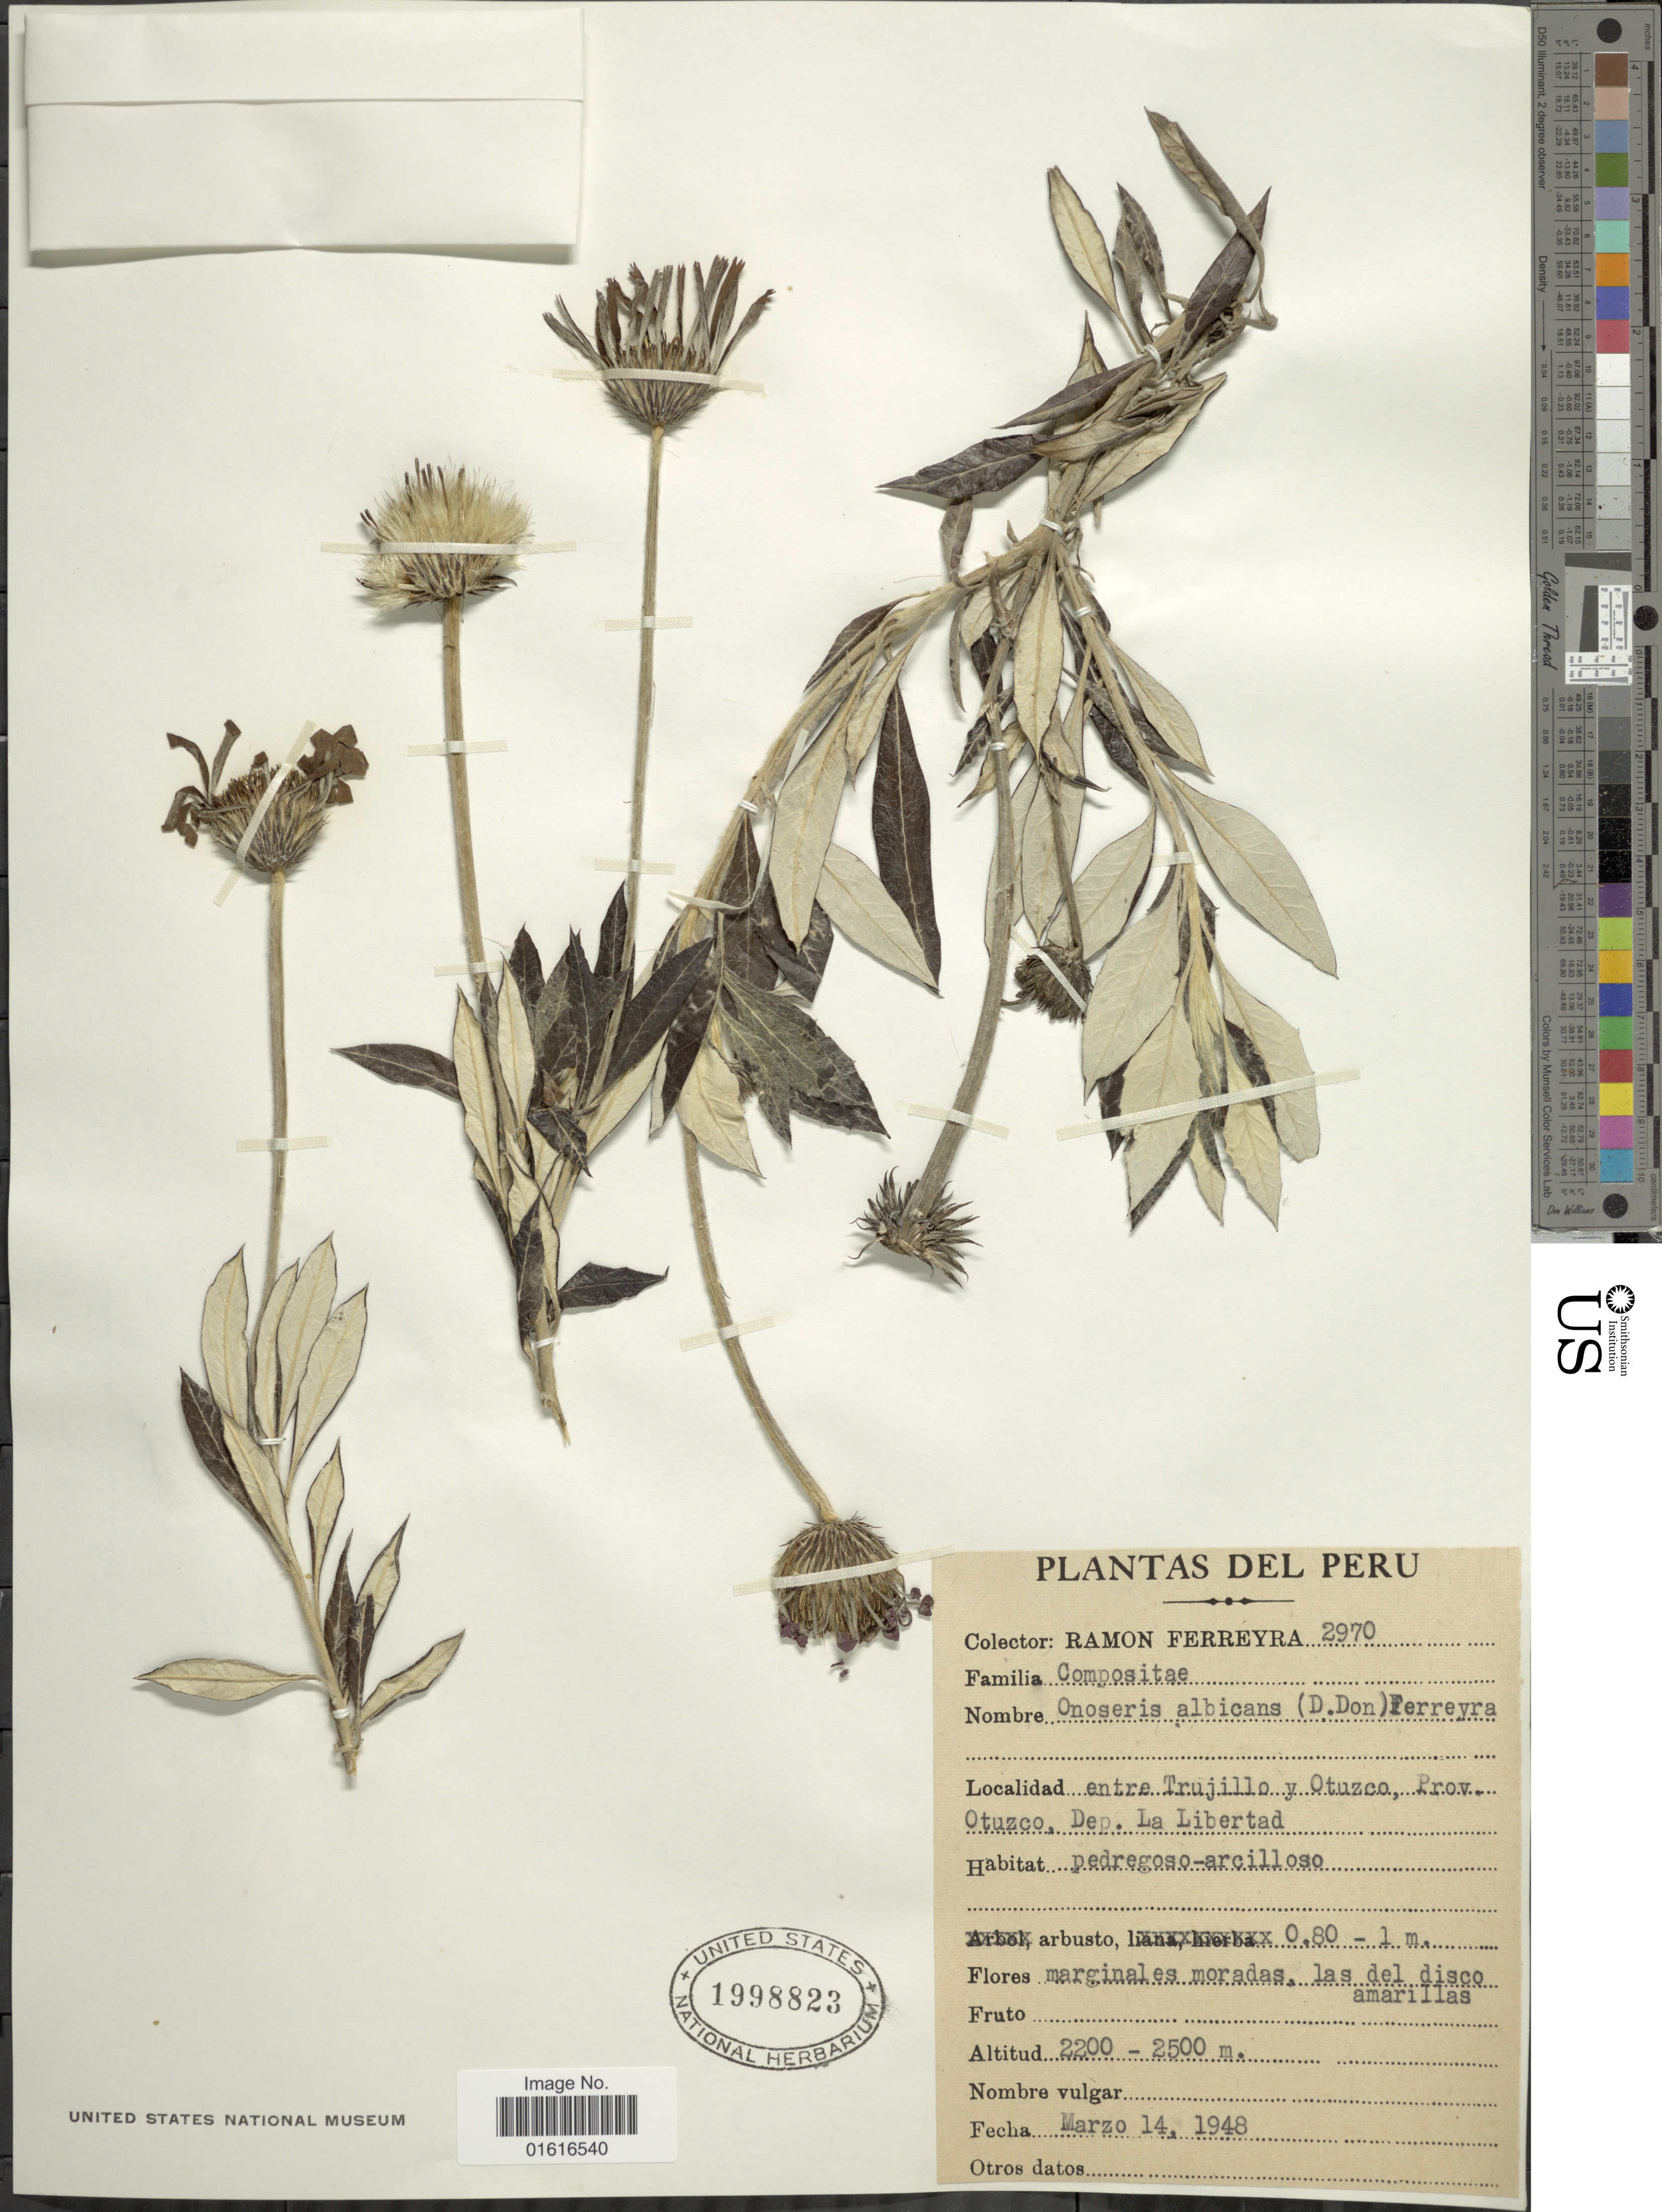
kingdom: Plantae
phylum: Tracheophyta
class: Magnoliopsida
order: Asterales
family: Asteraceae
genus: Onoseris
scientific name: Onoseris albicans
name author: (D. Don) Ferreyra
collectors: R. A. Ferreyra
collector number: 2970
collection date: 1948-03-14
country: Peru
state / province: La Libertad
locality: Entre Trujillo y Otuzco, Prov, Otuzco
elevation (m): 2200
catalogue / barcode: US 1998823